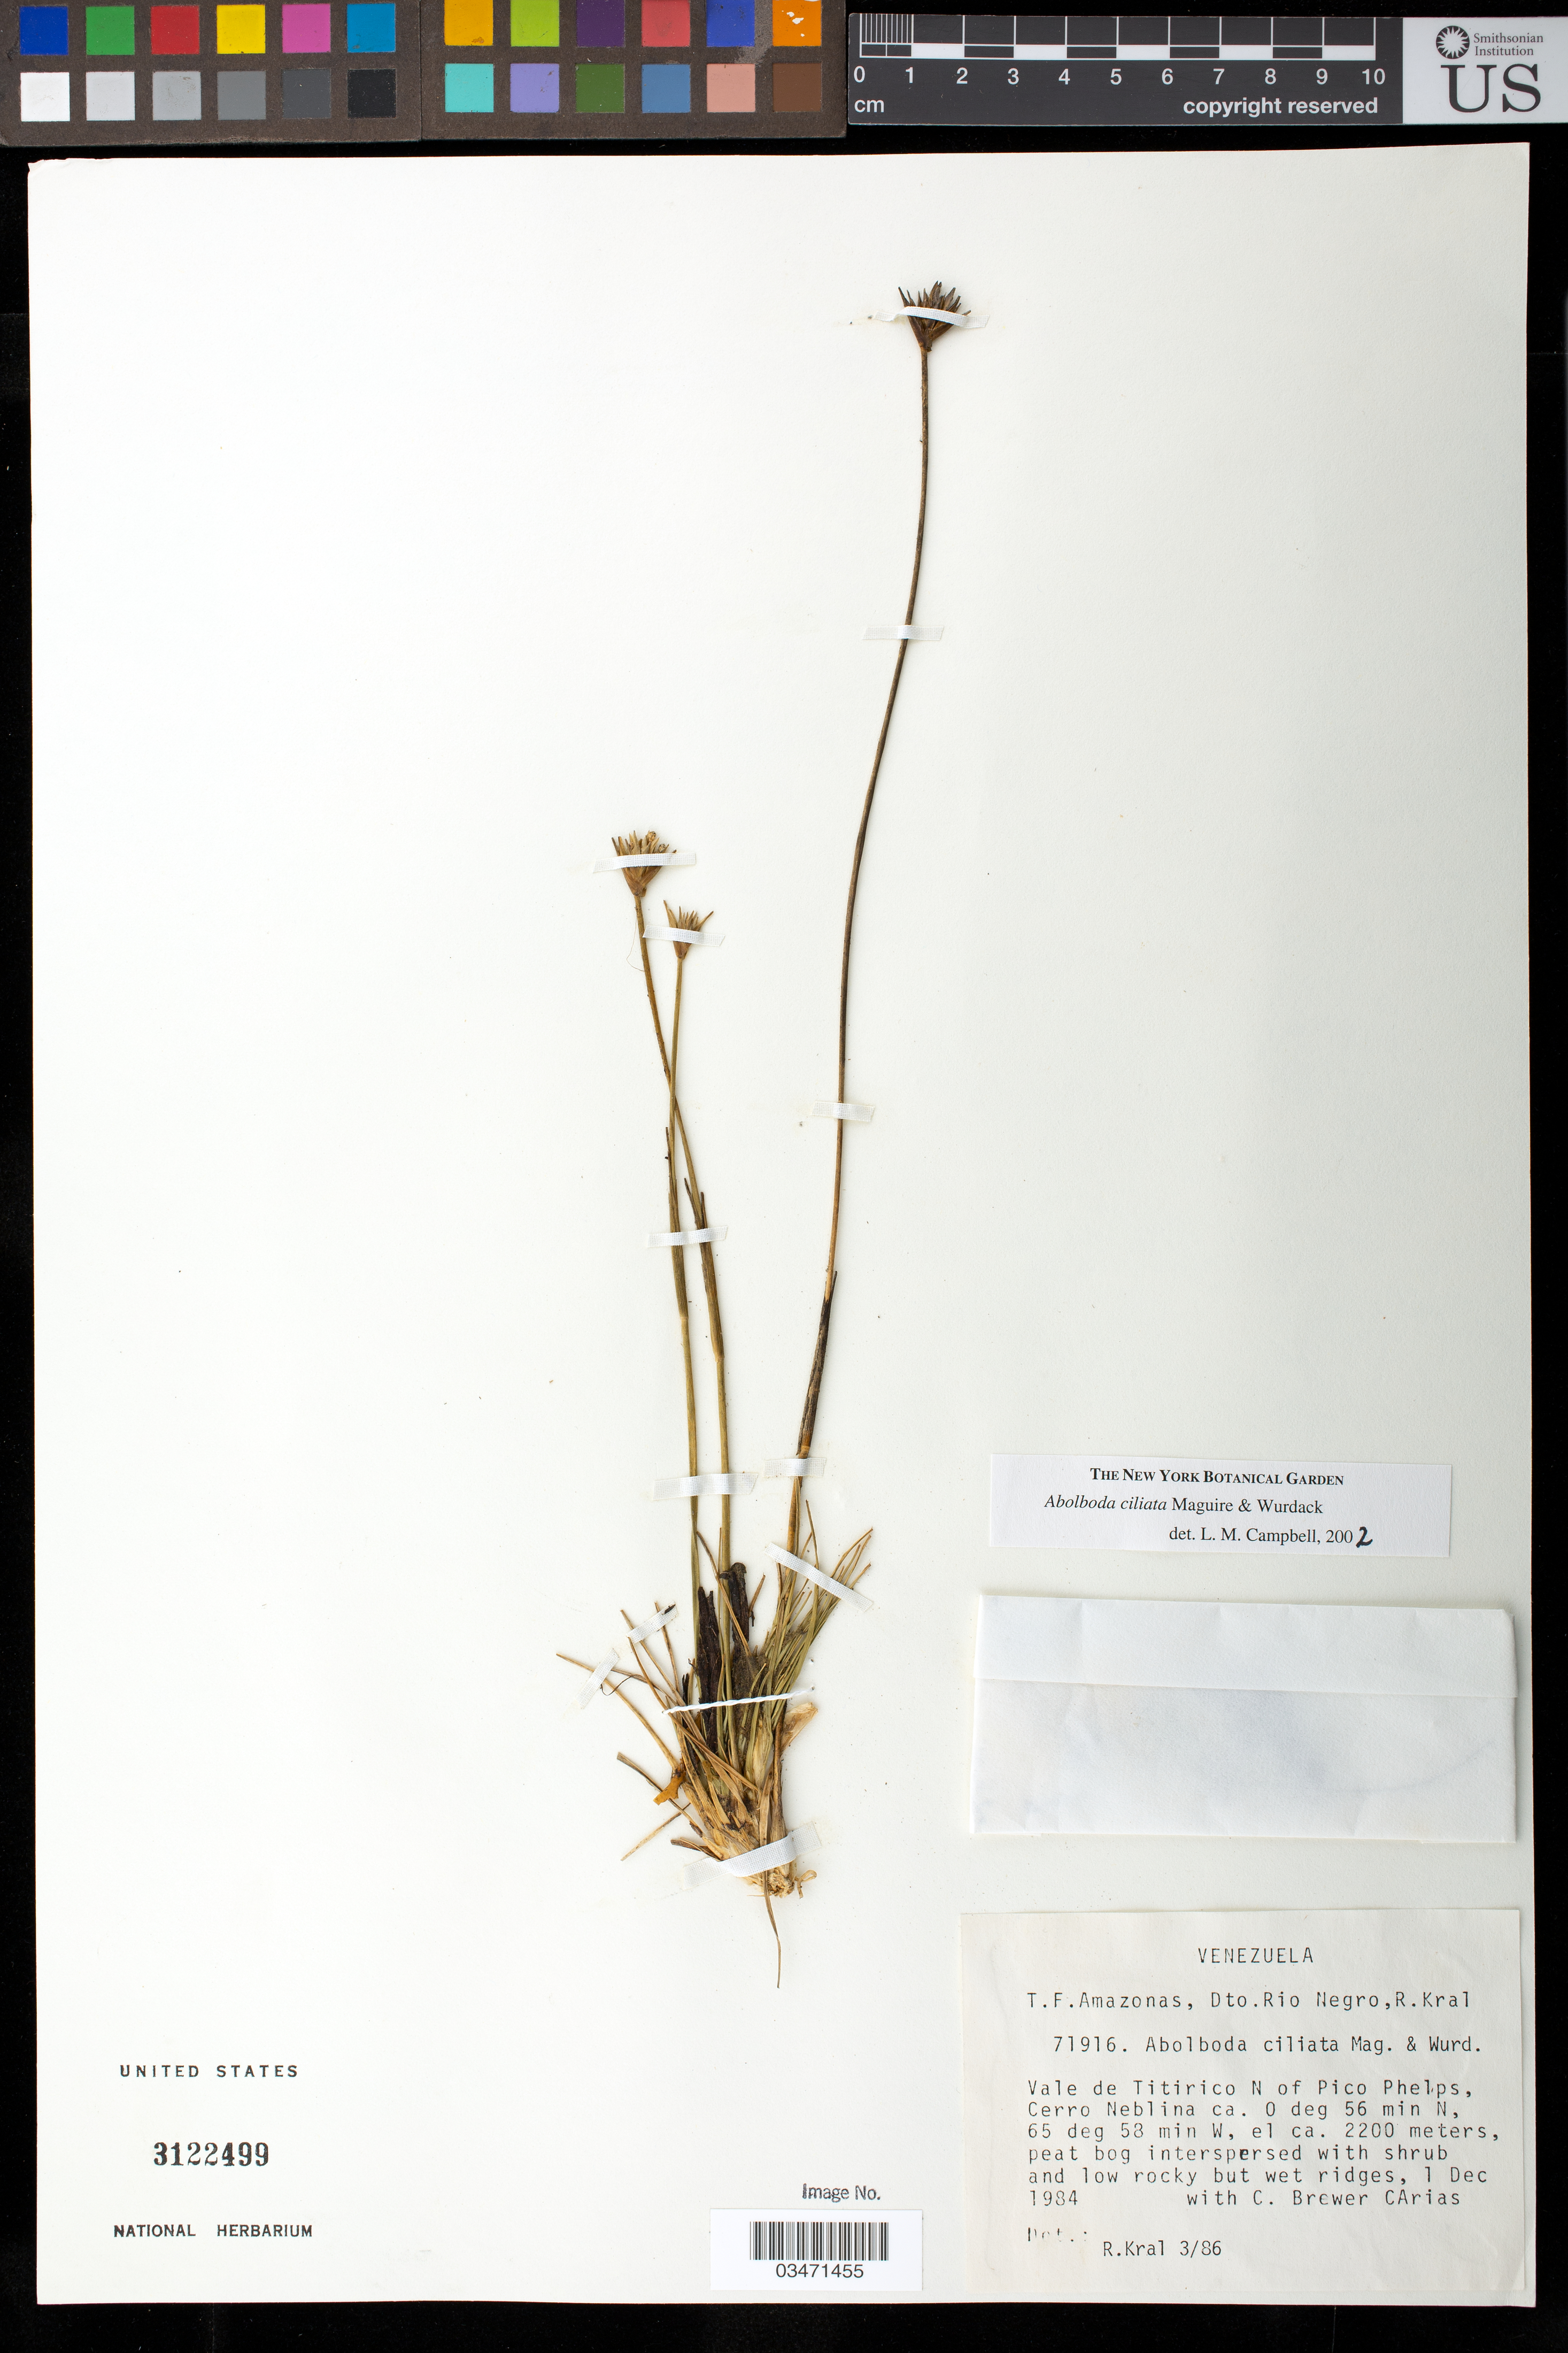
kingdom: Plantae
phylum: Tracheophyta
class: Liliopsida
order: Poales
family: Xyridaceae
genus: Abolboda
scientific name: Abolboda ciliata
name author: Maguire & Wurdack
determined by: Campbell, L. M.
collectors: C. Brewer-Carias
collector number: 71916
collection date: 1984-12-01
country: Venezuela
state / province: Amazonas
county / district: Río Negro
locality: Vale de Titirico N of Pico Phelps, Cerro Neblina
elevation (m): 2200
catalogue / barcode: US 3122499